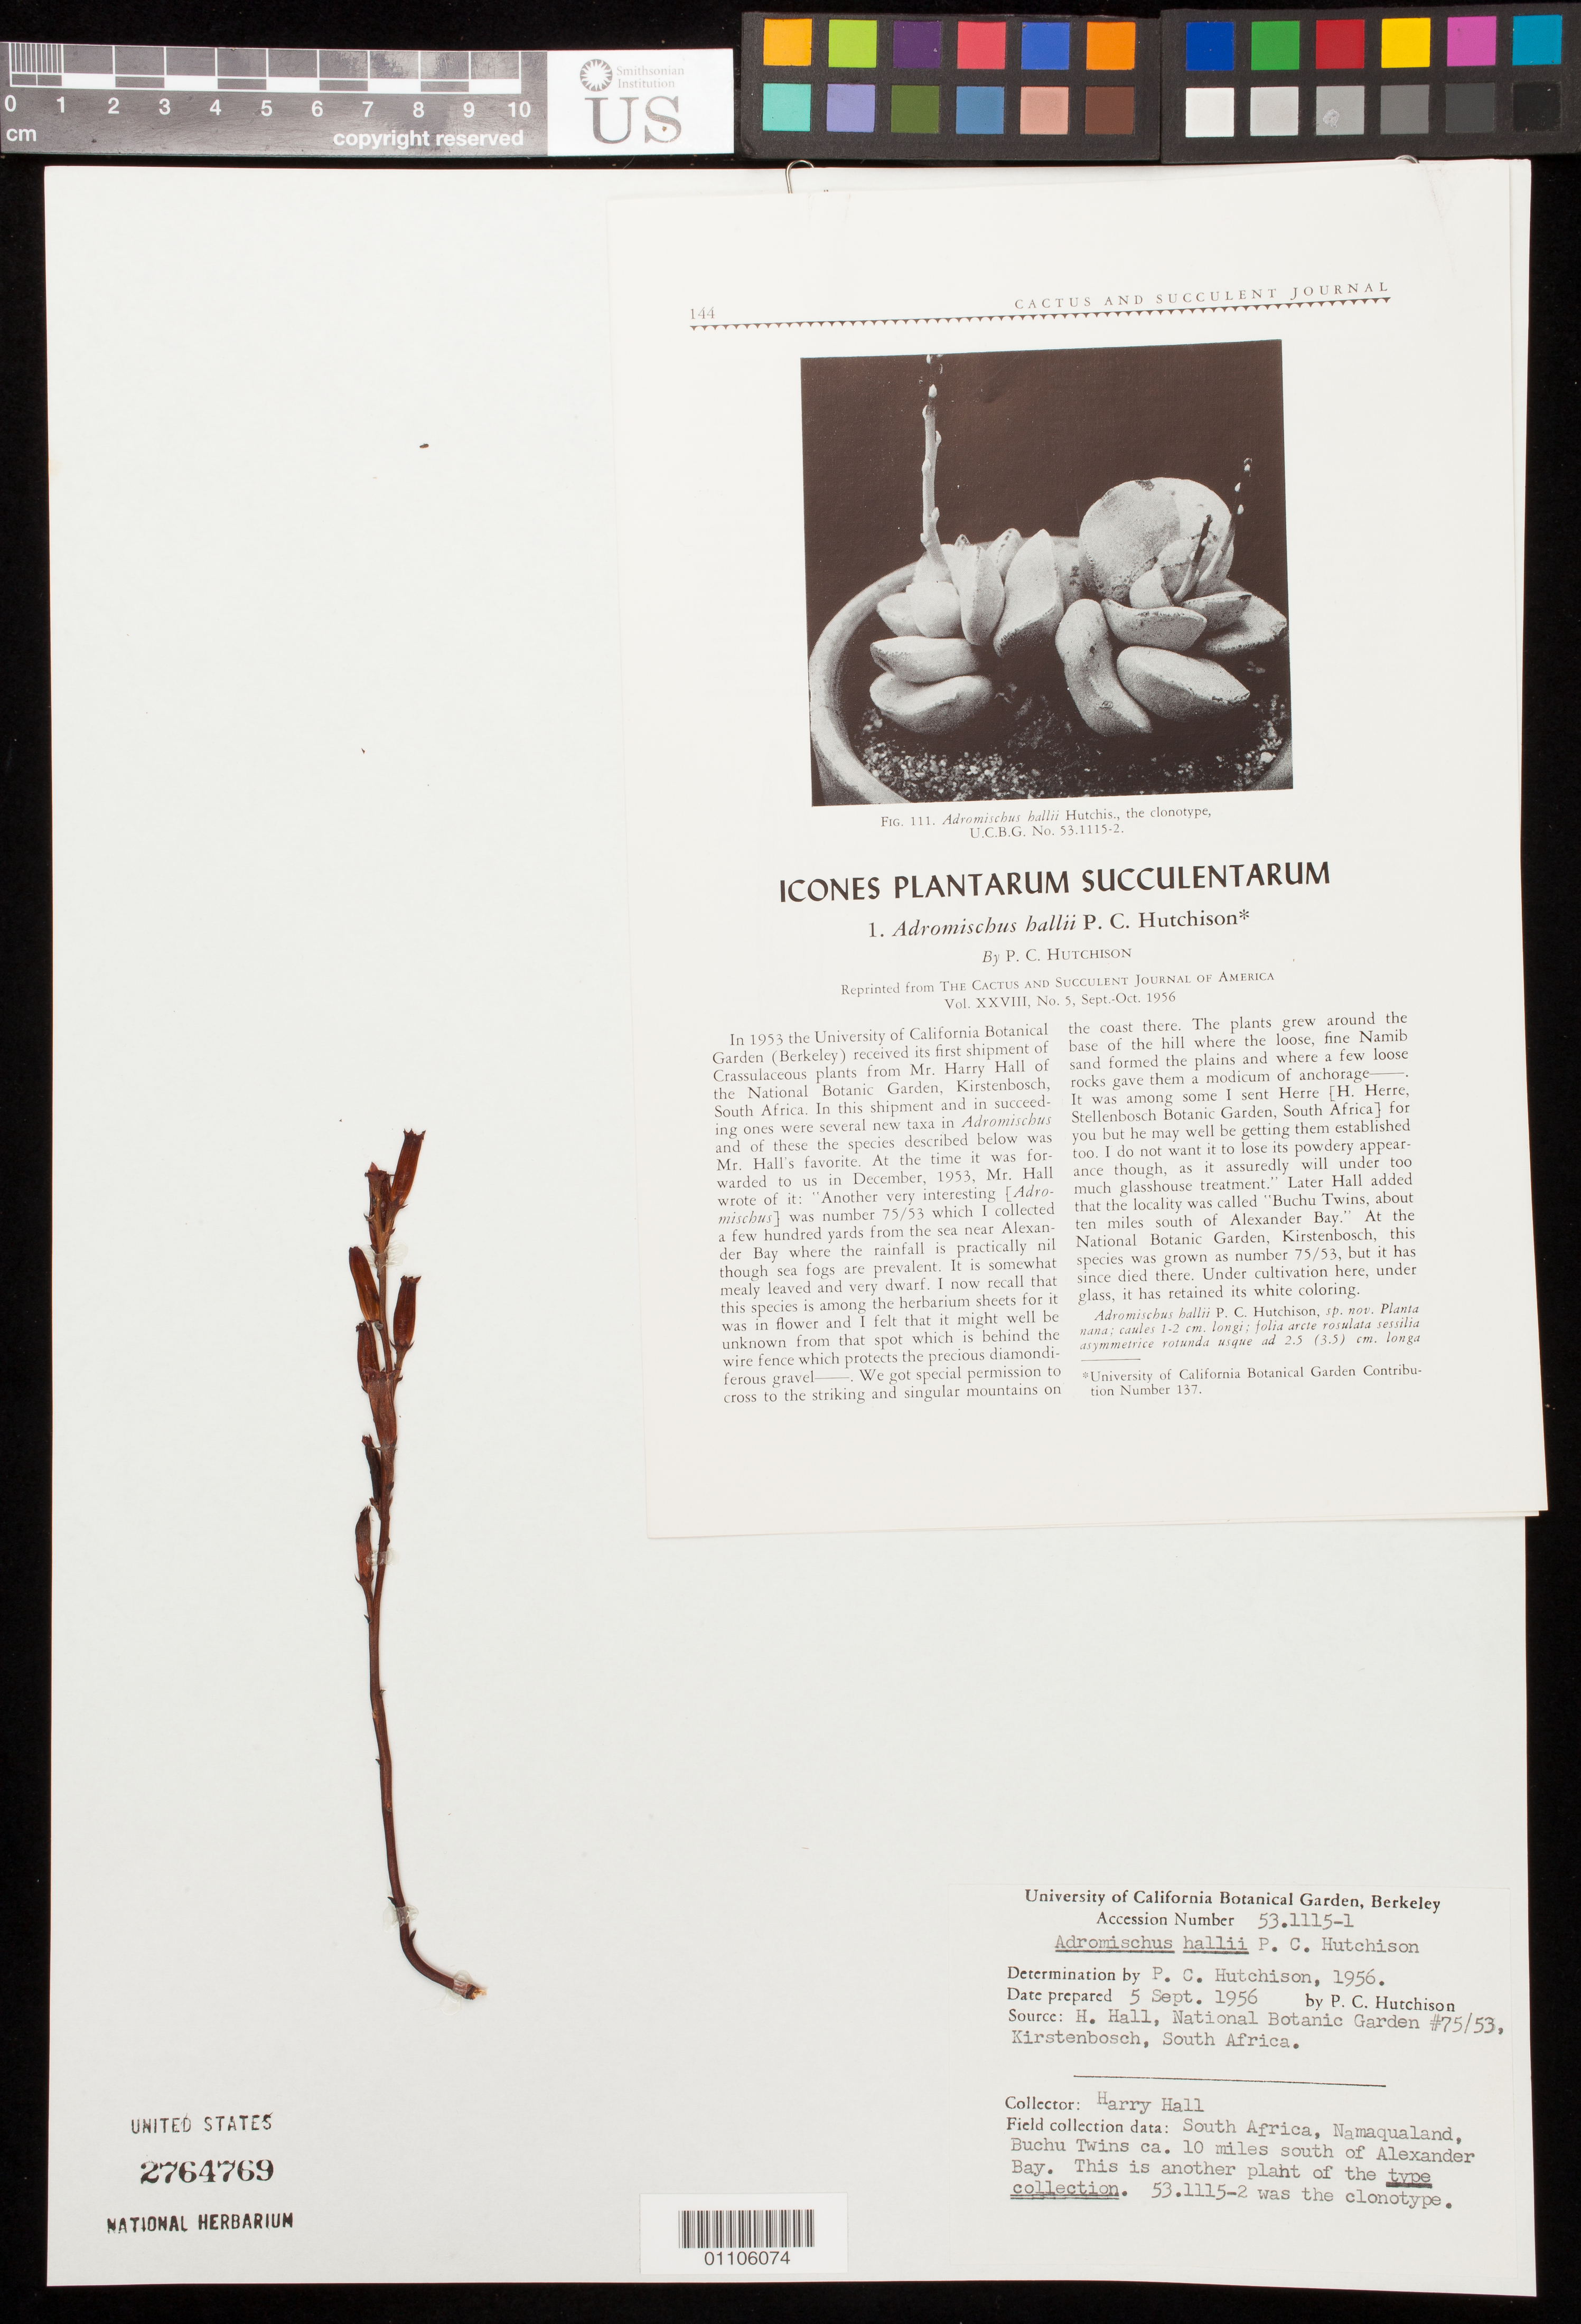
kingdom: Plantae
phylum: Tracheophyta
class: Magnoliopsida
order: Saxifragales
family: Crassulaceae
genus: Adromischus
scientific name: Adromischus hallii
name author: Hutchison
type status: Possible Type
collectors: P. C. Hutchison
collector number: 53.1115-1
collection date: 1956-09-05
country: South Africa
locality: Namaqualand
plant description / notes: Specimen made from cultivation at University of California Botanical Garden, Berkeley. Source: H. Hall, National Botanic Garden #75/53, Kirstenbosch, South Africa. Collector: Harry Hall. Field collection data: South Africa, Namaqualand, Buchu Twins ca. 10 miles south of Alexander Bay.; Type status uncertain; apparently original material but dubiously type material (paratype?). Type citation in protologue somewhat ambiguous, "South Africa: Namaqualand, at the base of the Buchu Twins ca. 10 miles south of Alexander Bay, originally collected by H. Hall, University of California Botanical Garden number 53.115-2 (BOL-Holotype). Three plants of this new species were received from Mr. Hall and survive in cultivation here. Clone -2 was chosen as the clonotype and from it the drawing and the holotype were prepared." Specimen is labeled "Accession Number 53.1115-1" but also states "This is another plant of the type collection. 53.1115-2 was the clonotype."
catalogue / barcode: US 2764769